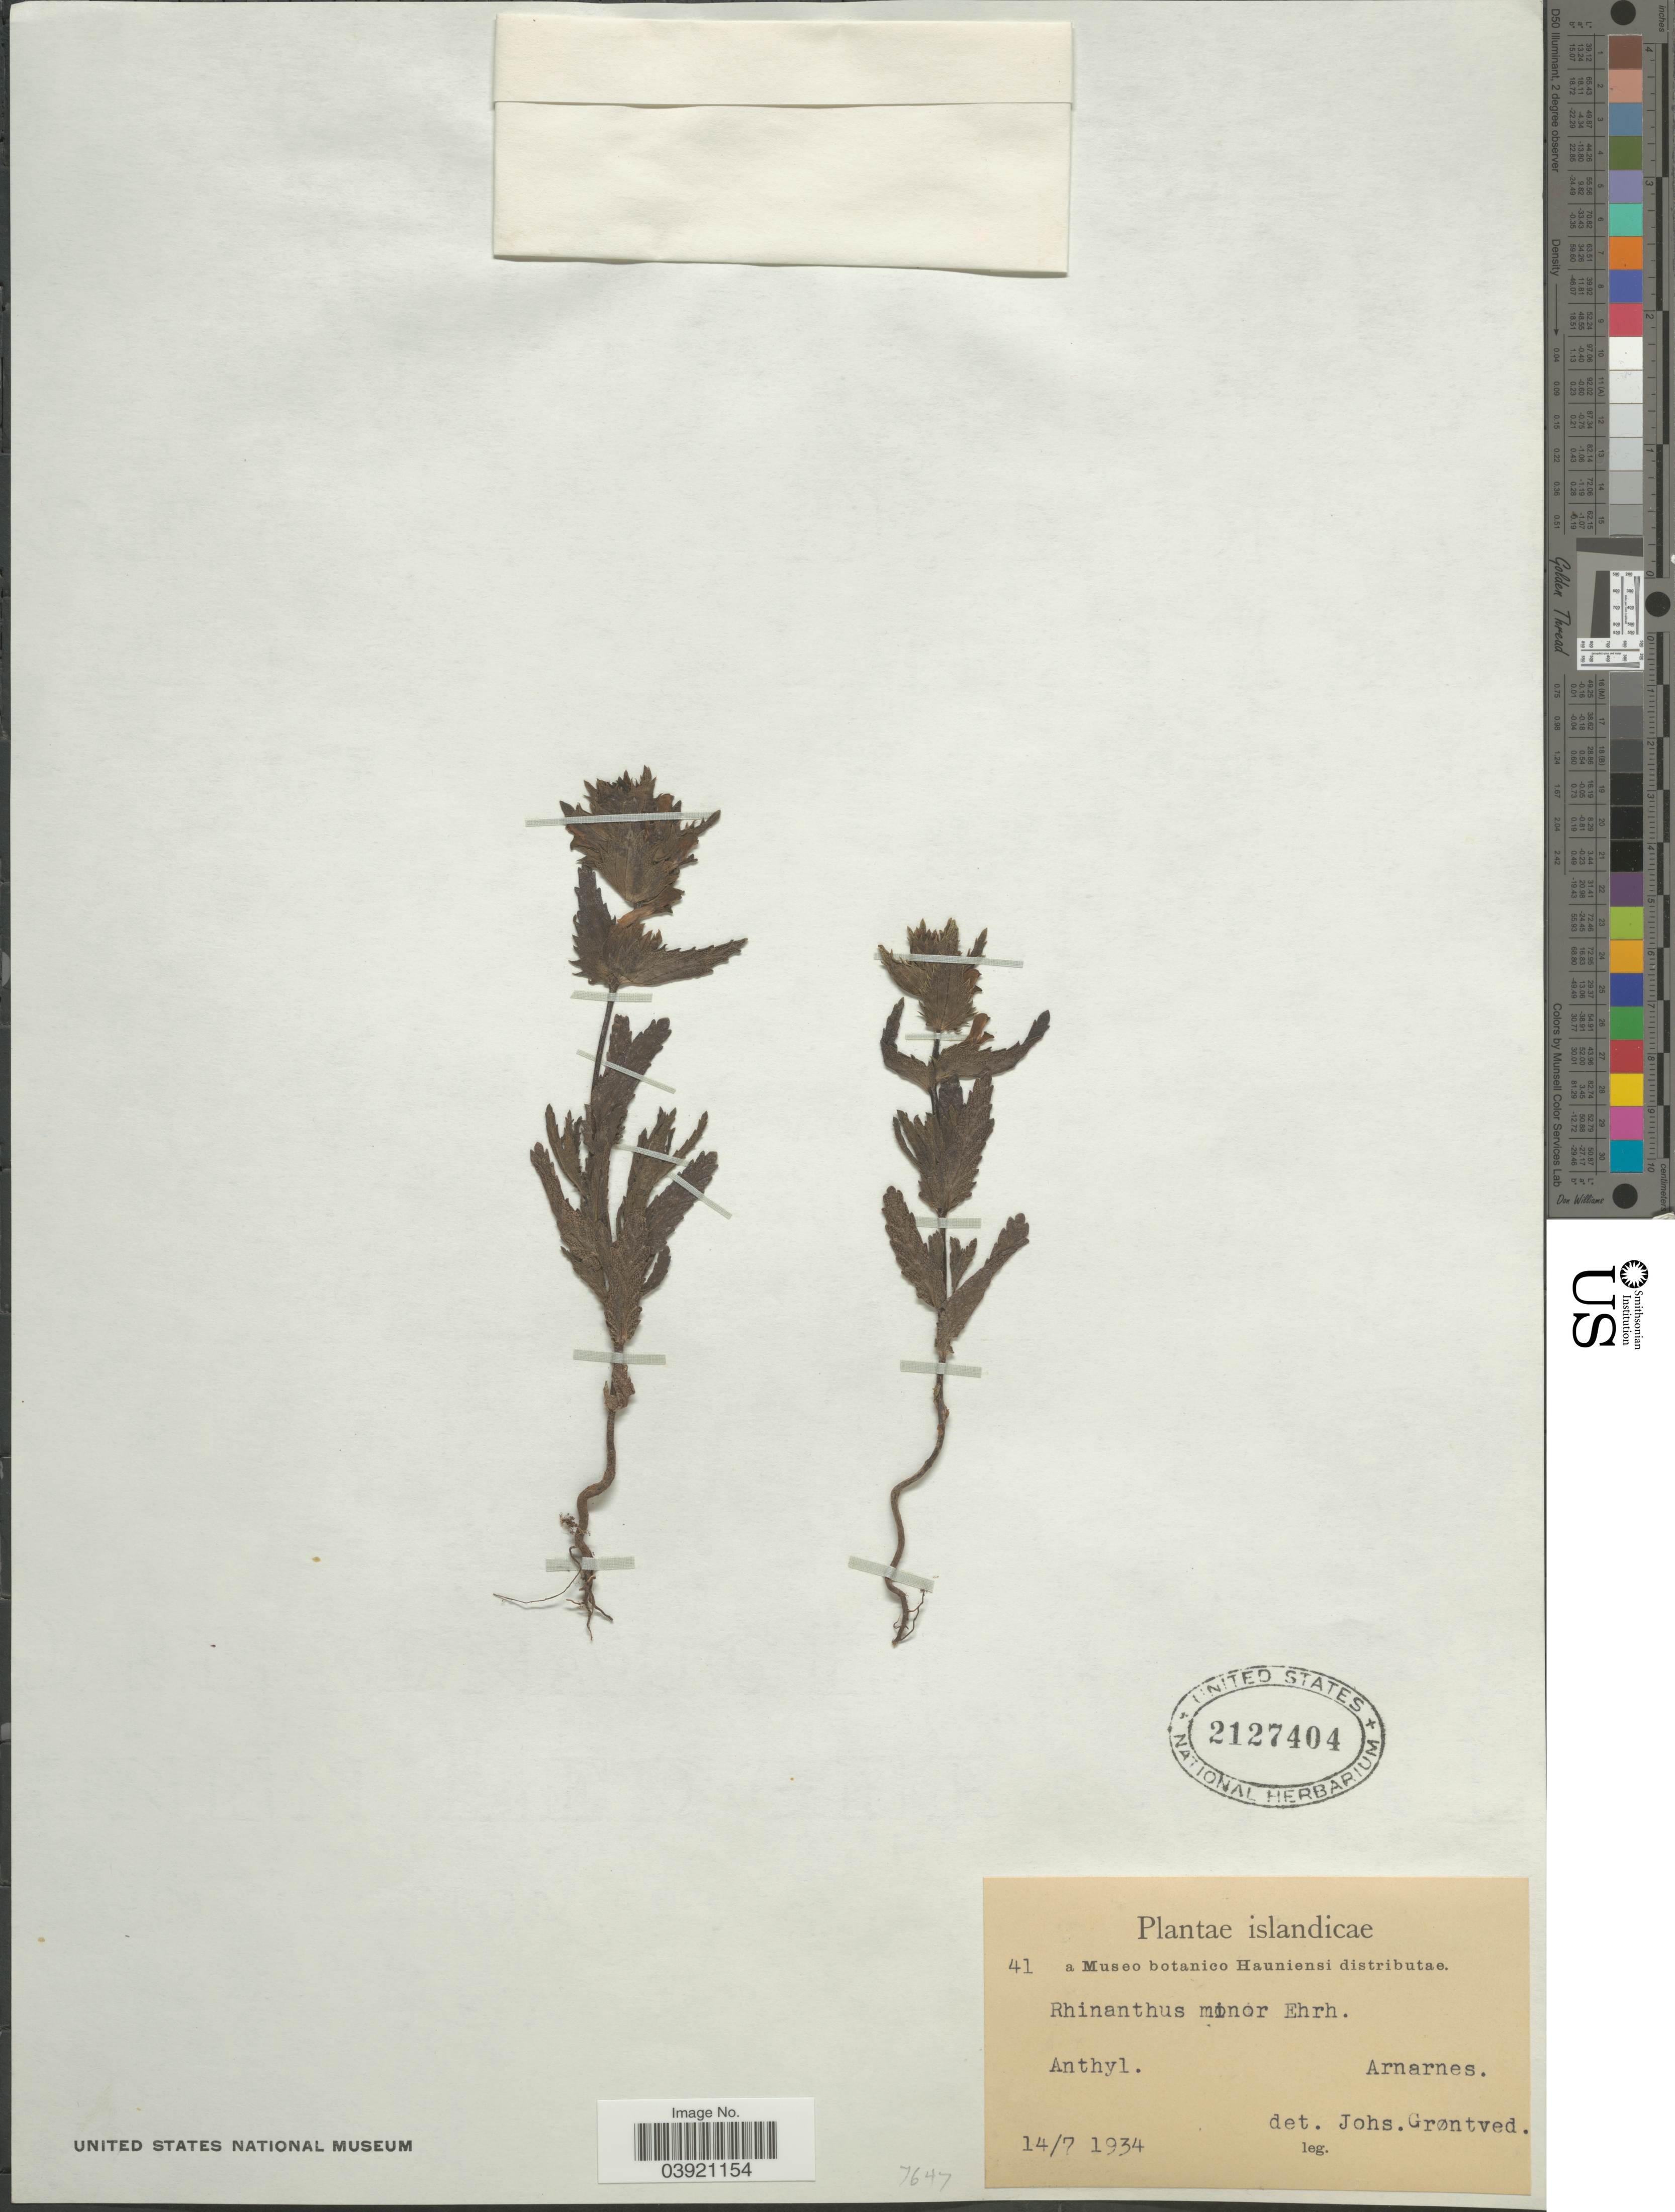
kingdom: Plantae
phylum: Tracheophyta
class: Magnoliopsida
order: Lamiales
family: Orobanchaceae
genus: Rhinanthus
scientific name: Rhinanthus minor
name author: L.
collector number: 41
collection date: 1934-07-14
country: Iceland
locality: Islandicæ. Anthyl. Arnarnes.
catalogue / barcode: US 2127404